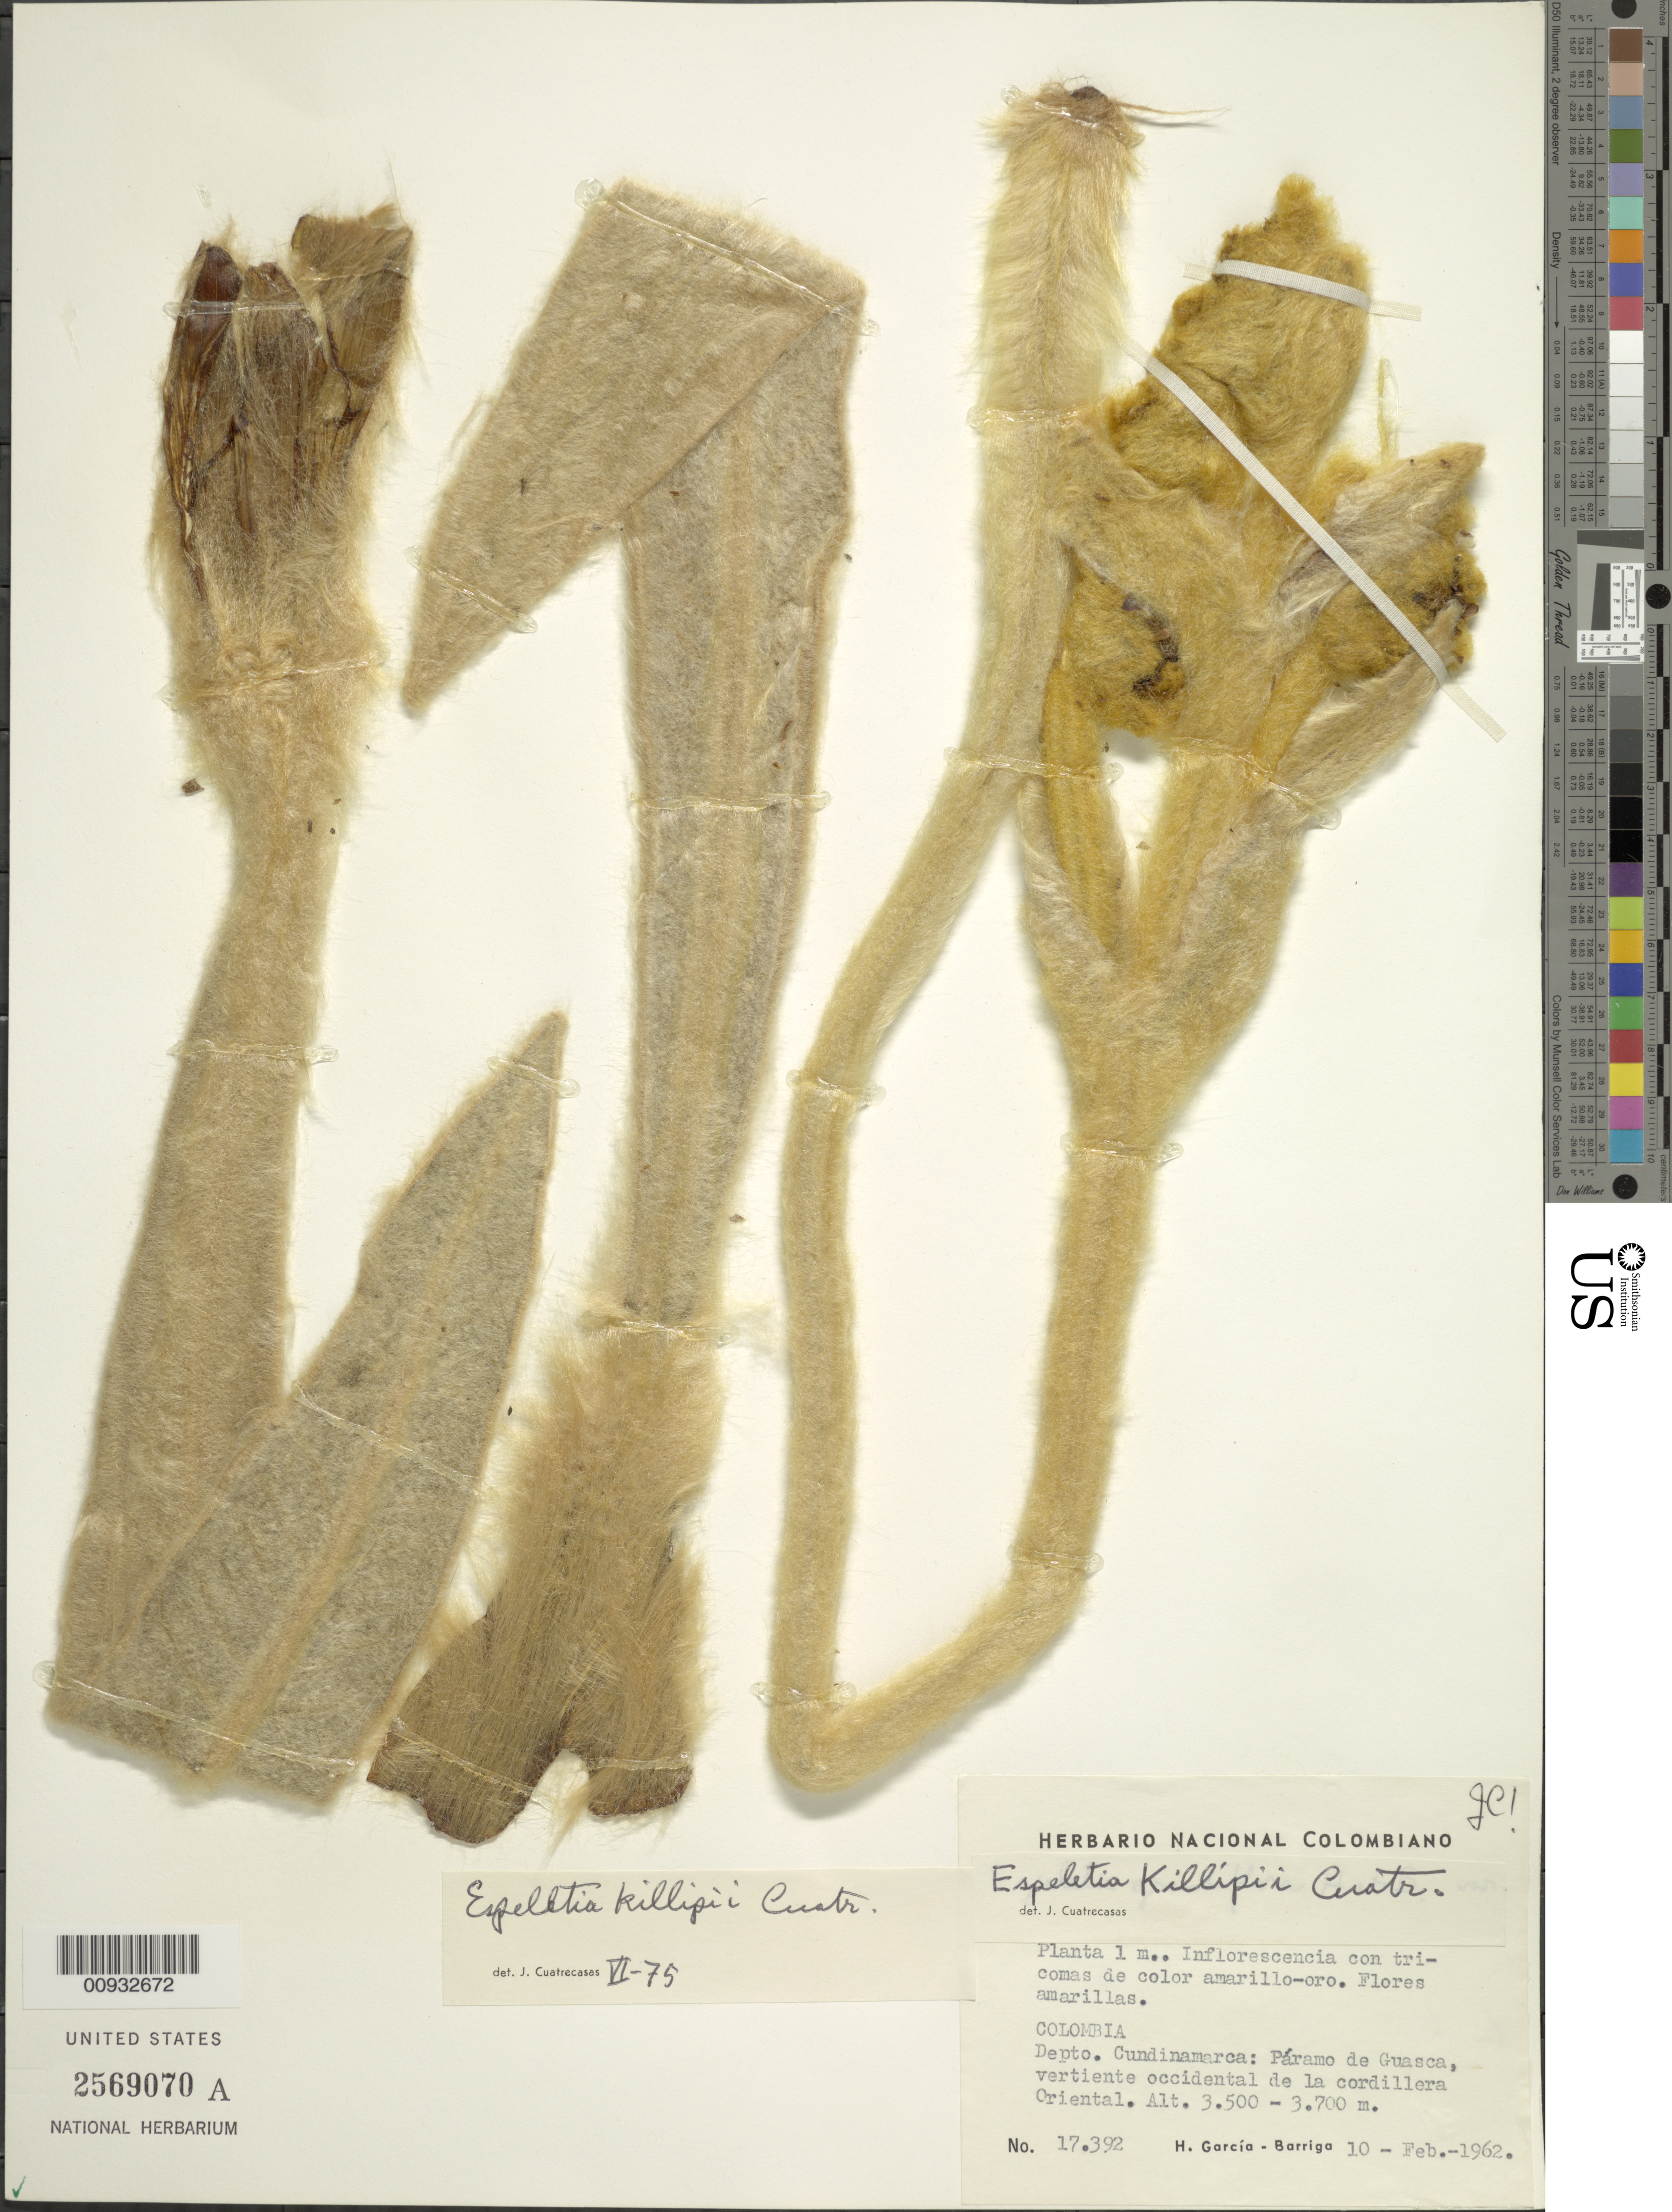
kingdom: Plantae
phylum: Tracheophyta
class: Magnoliopsida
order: Asterales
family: Asteraceae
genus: Espeletia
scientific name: Espeletia killipii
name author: Cuatrec.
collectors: H. García Barriga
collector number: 17392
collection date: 1962-02-10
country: Colombia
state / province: Cundinamarca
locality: Paramo de Guasca, vertiente occidental de la cordillera Oriental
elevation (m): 3500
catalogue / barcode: US 2569070A